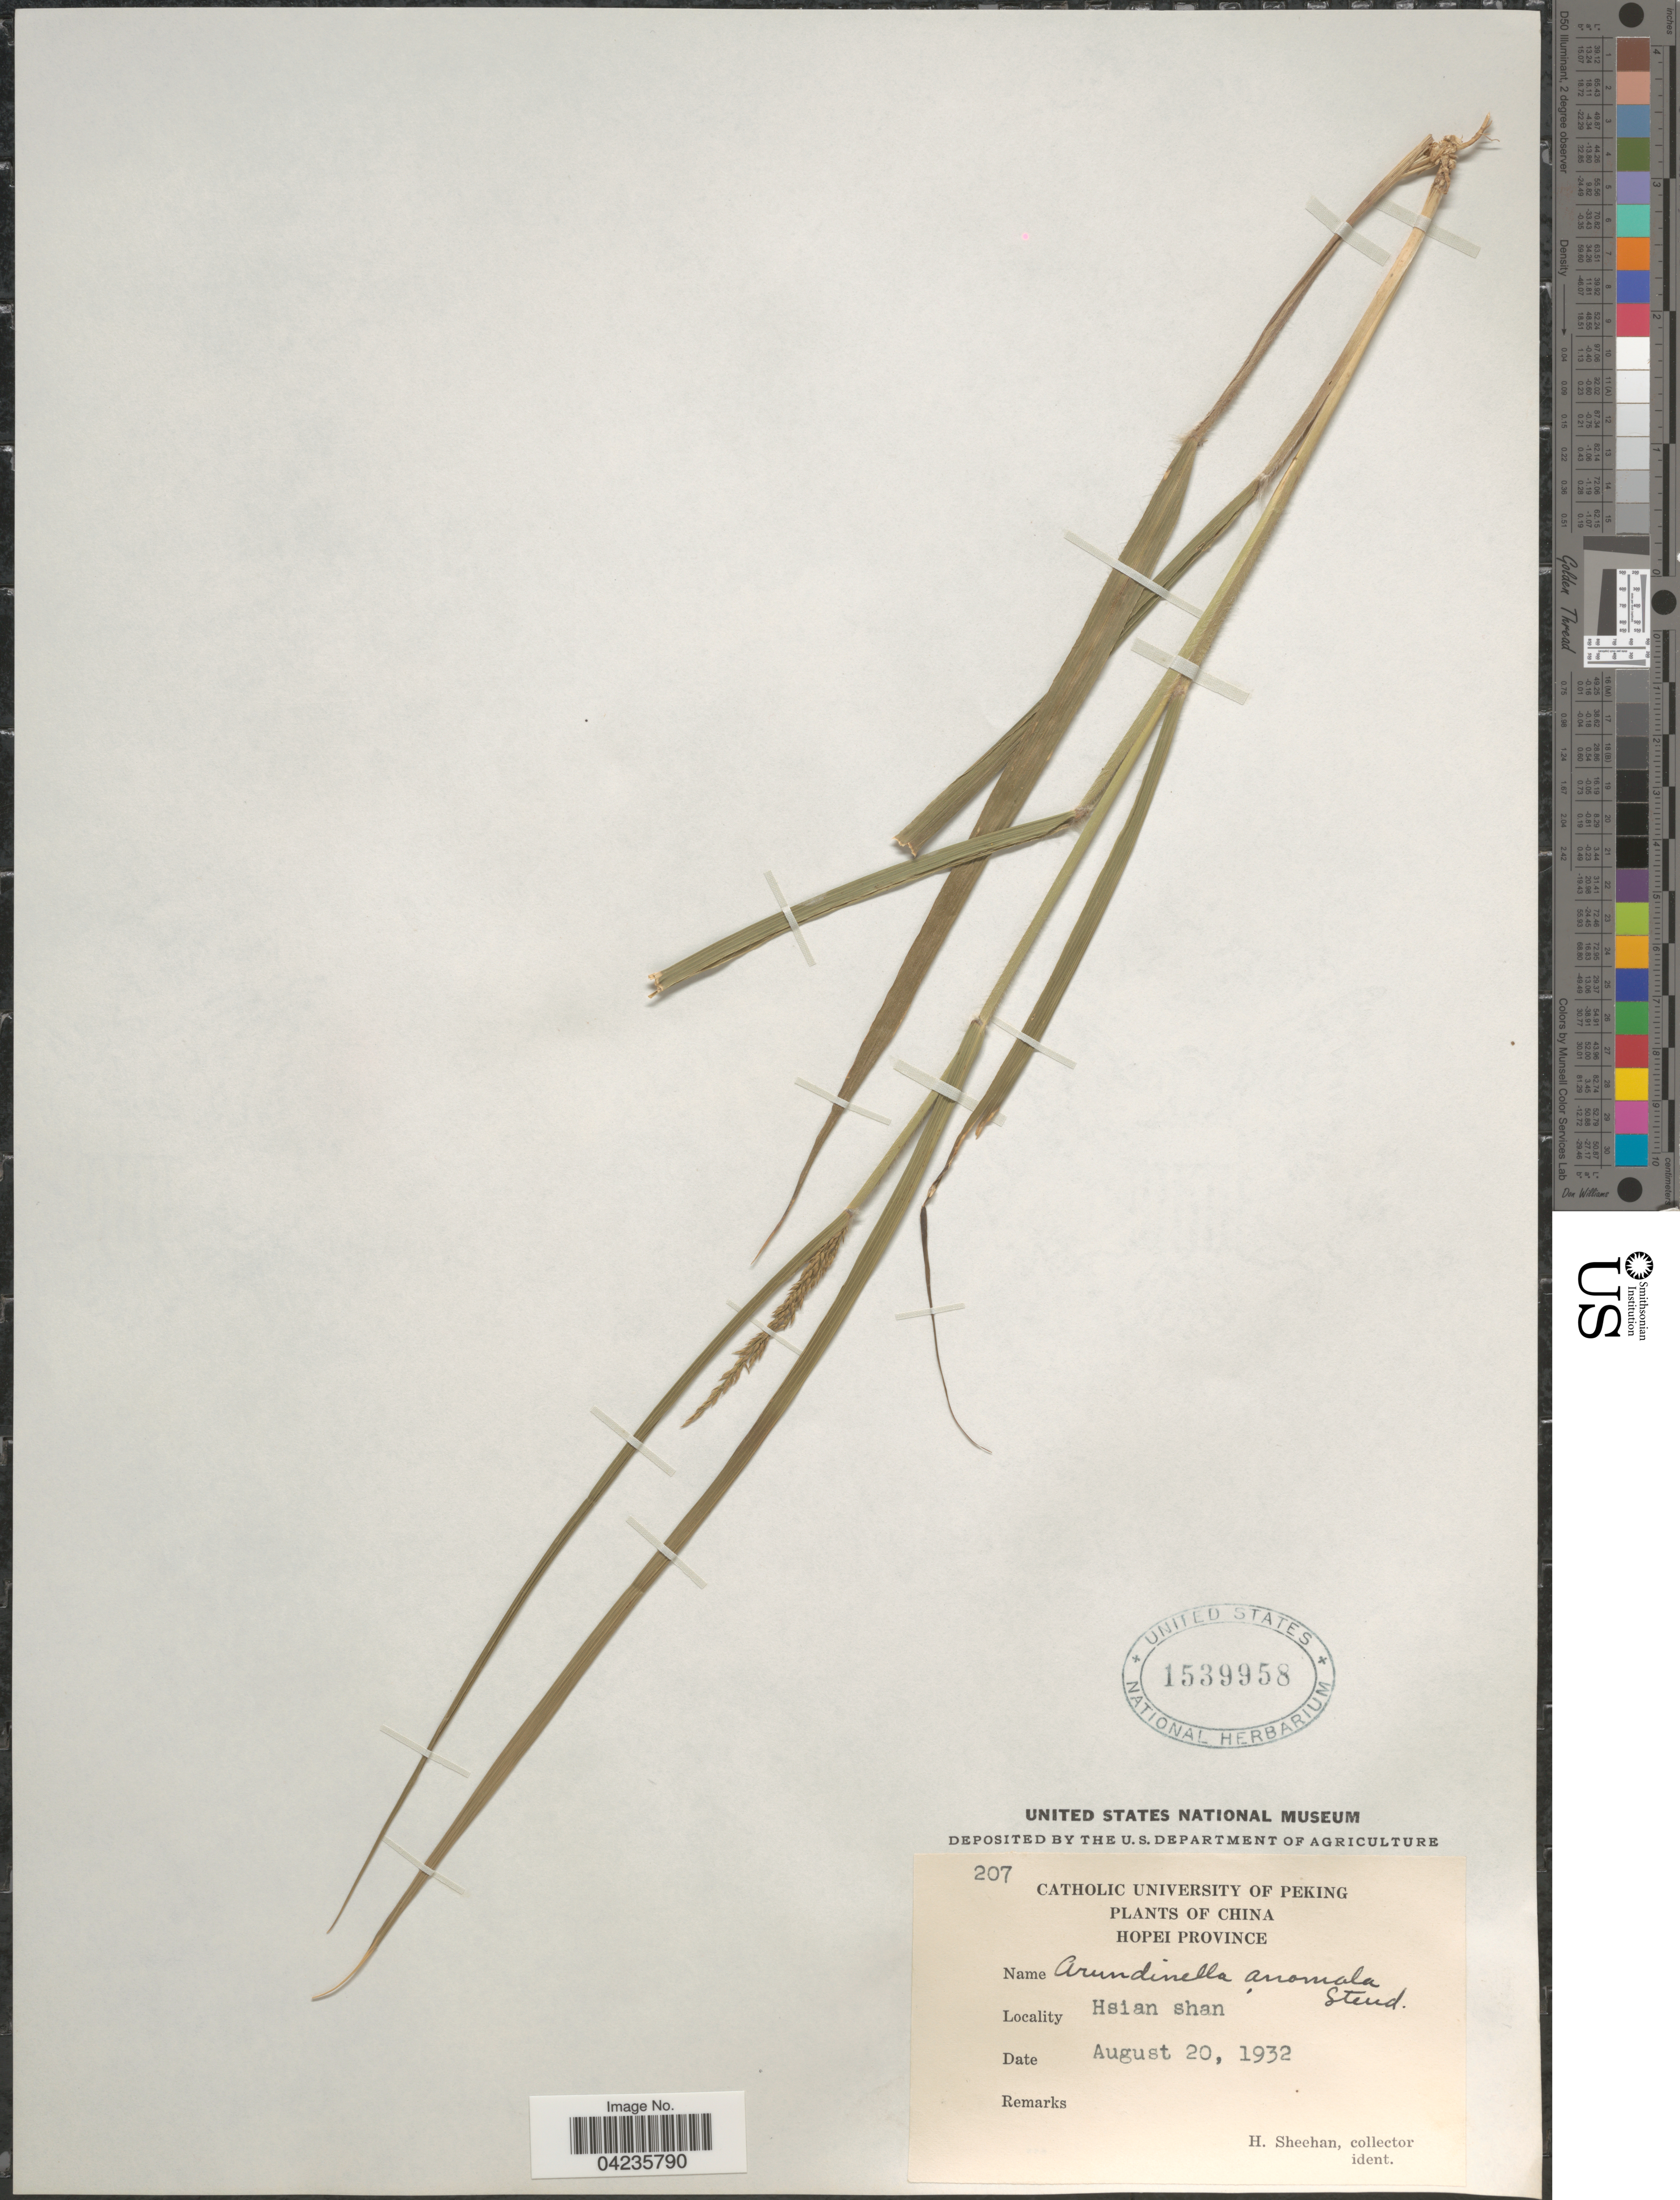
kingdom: Plantae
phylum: Tracheophyta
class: Liliopsida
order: Poales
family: Poaceae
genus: Arundinella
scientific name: Arundinella hirta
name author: (Thunb.) Tanaka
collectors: H. Sheehan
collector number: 207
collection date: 1932-08-20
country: China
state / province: Hebei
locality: Hopei Province. Hsian shan.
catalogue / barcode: US 1539958